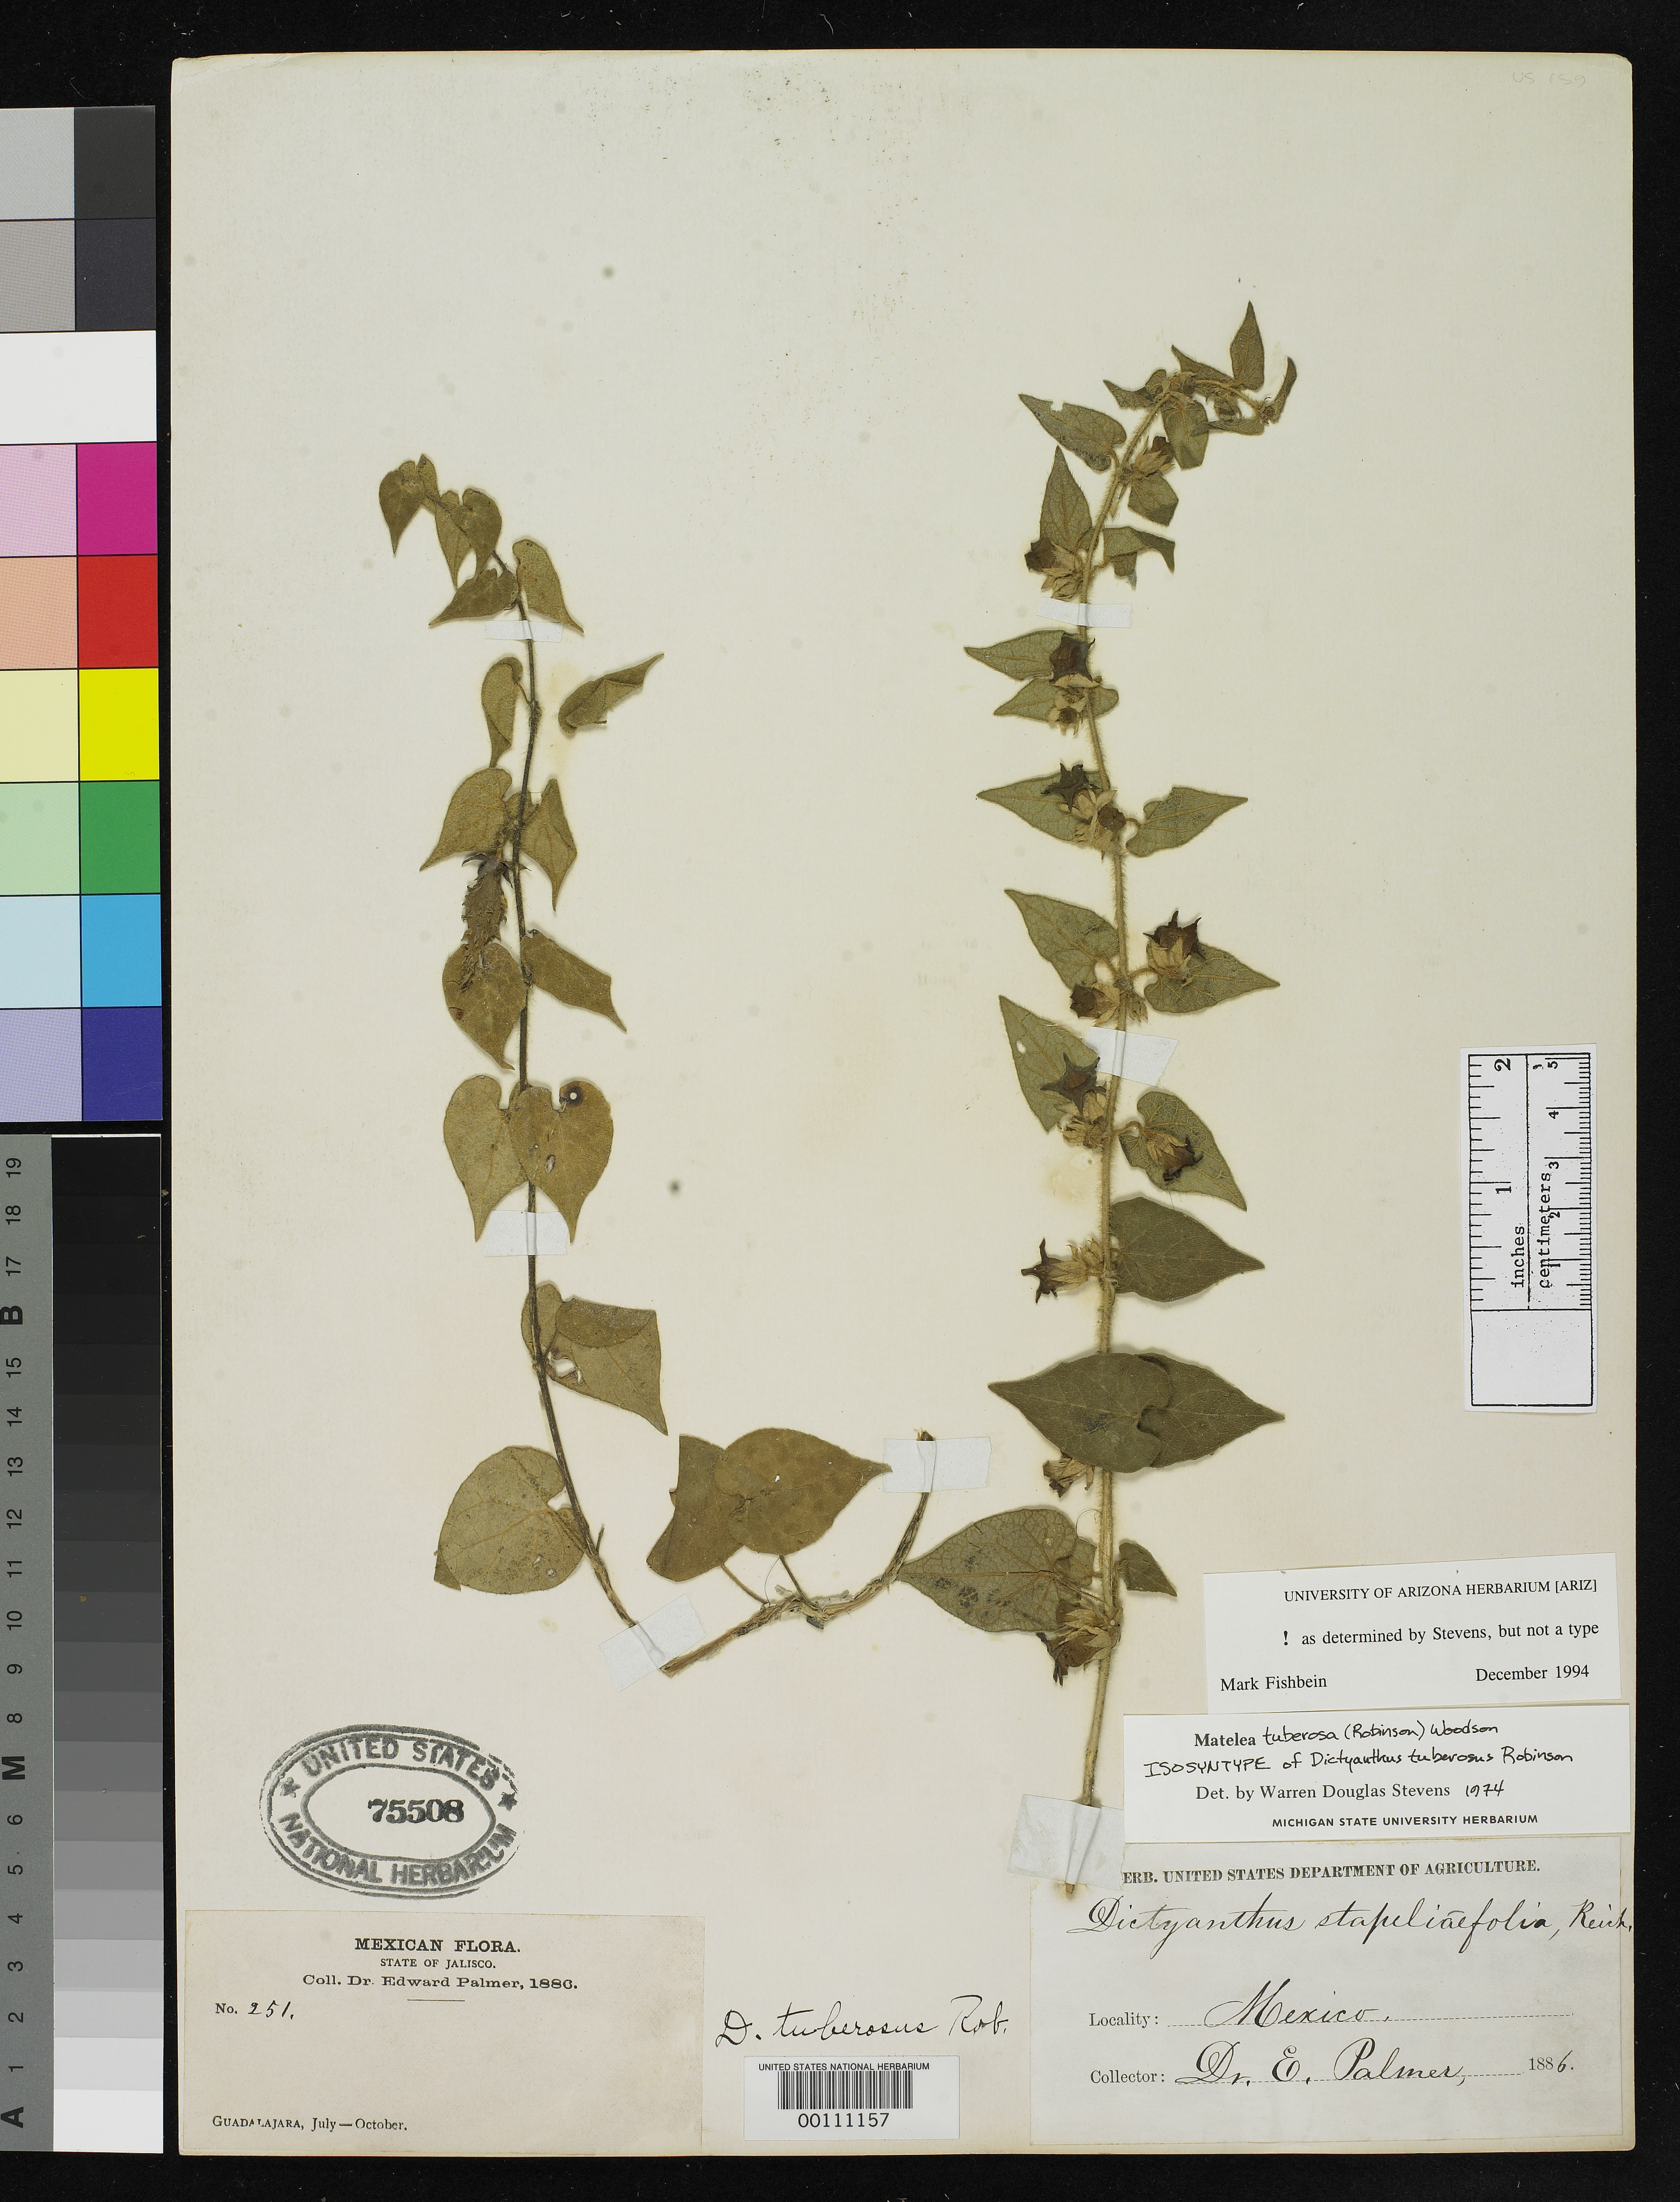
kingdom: Plantae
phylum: Tracheophyta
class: Magnoliopsida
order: Gentianales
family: Apocynaceae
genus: Dictyanthus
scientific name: Dictyanthus tuberosus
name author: B.L. Rob.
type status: Isosyntype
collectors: E. Palmer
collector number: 251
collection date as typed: Jul 1886 to -- Oct 1886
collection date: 1886-07/1886-10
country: Mexico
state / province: Jalisco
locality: Guadalajara.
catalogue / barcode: US 75508